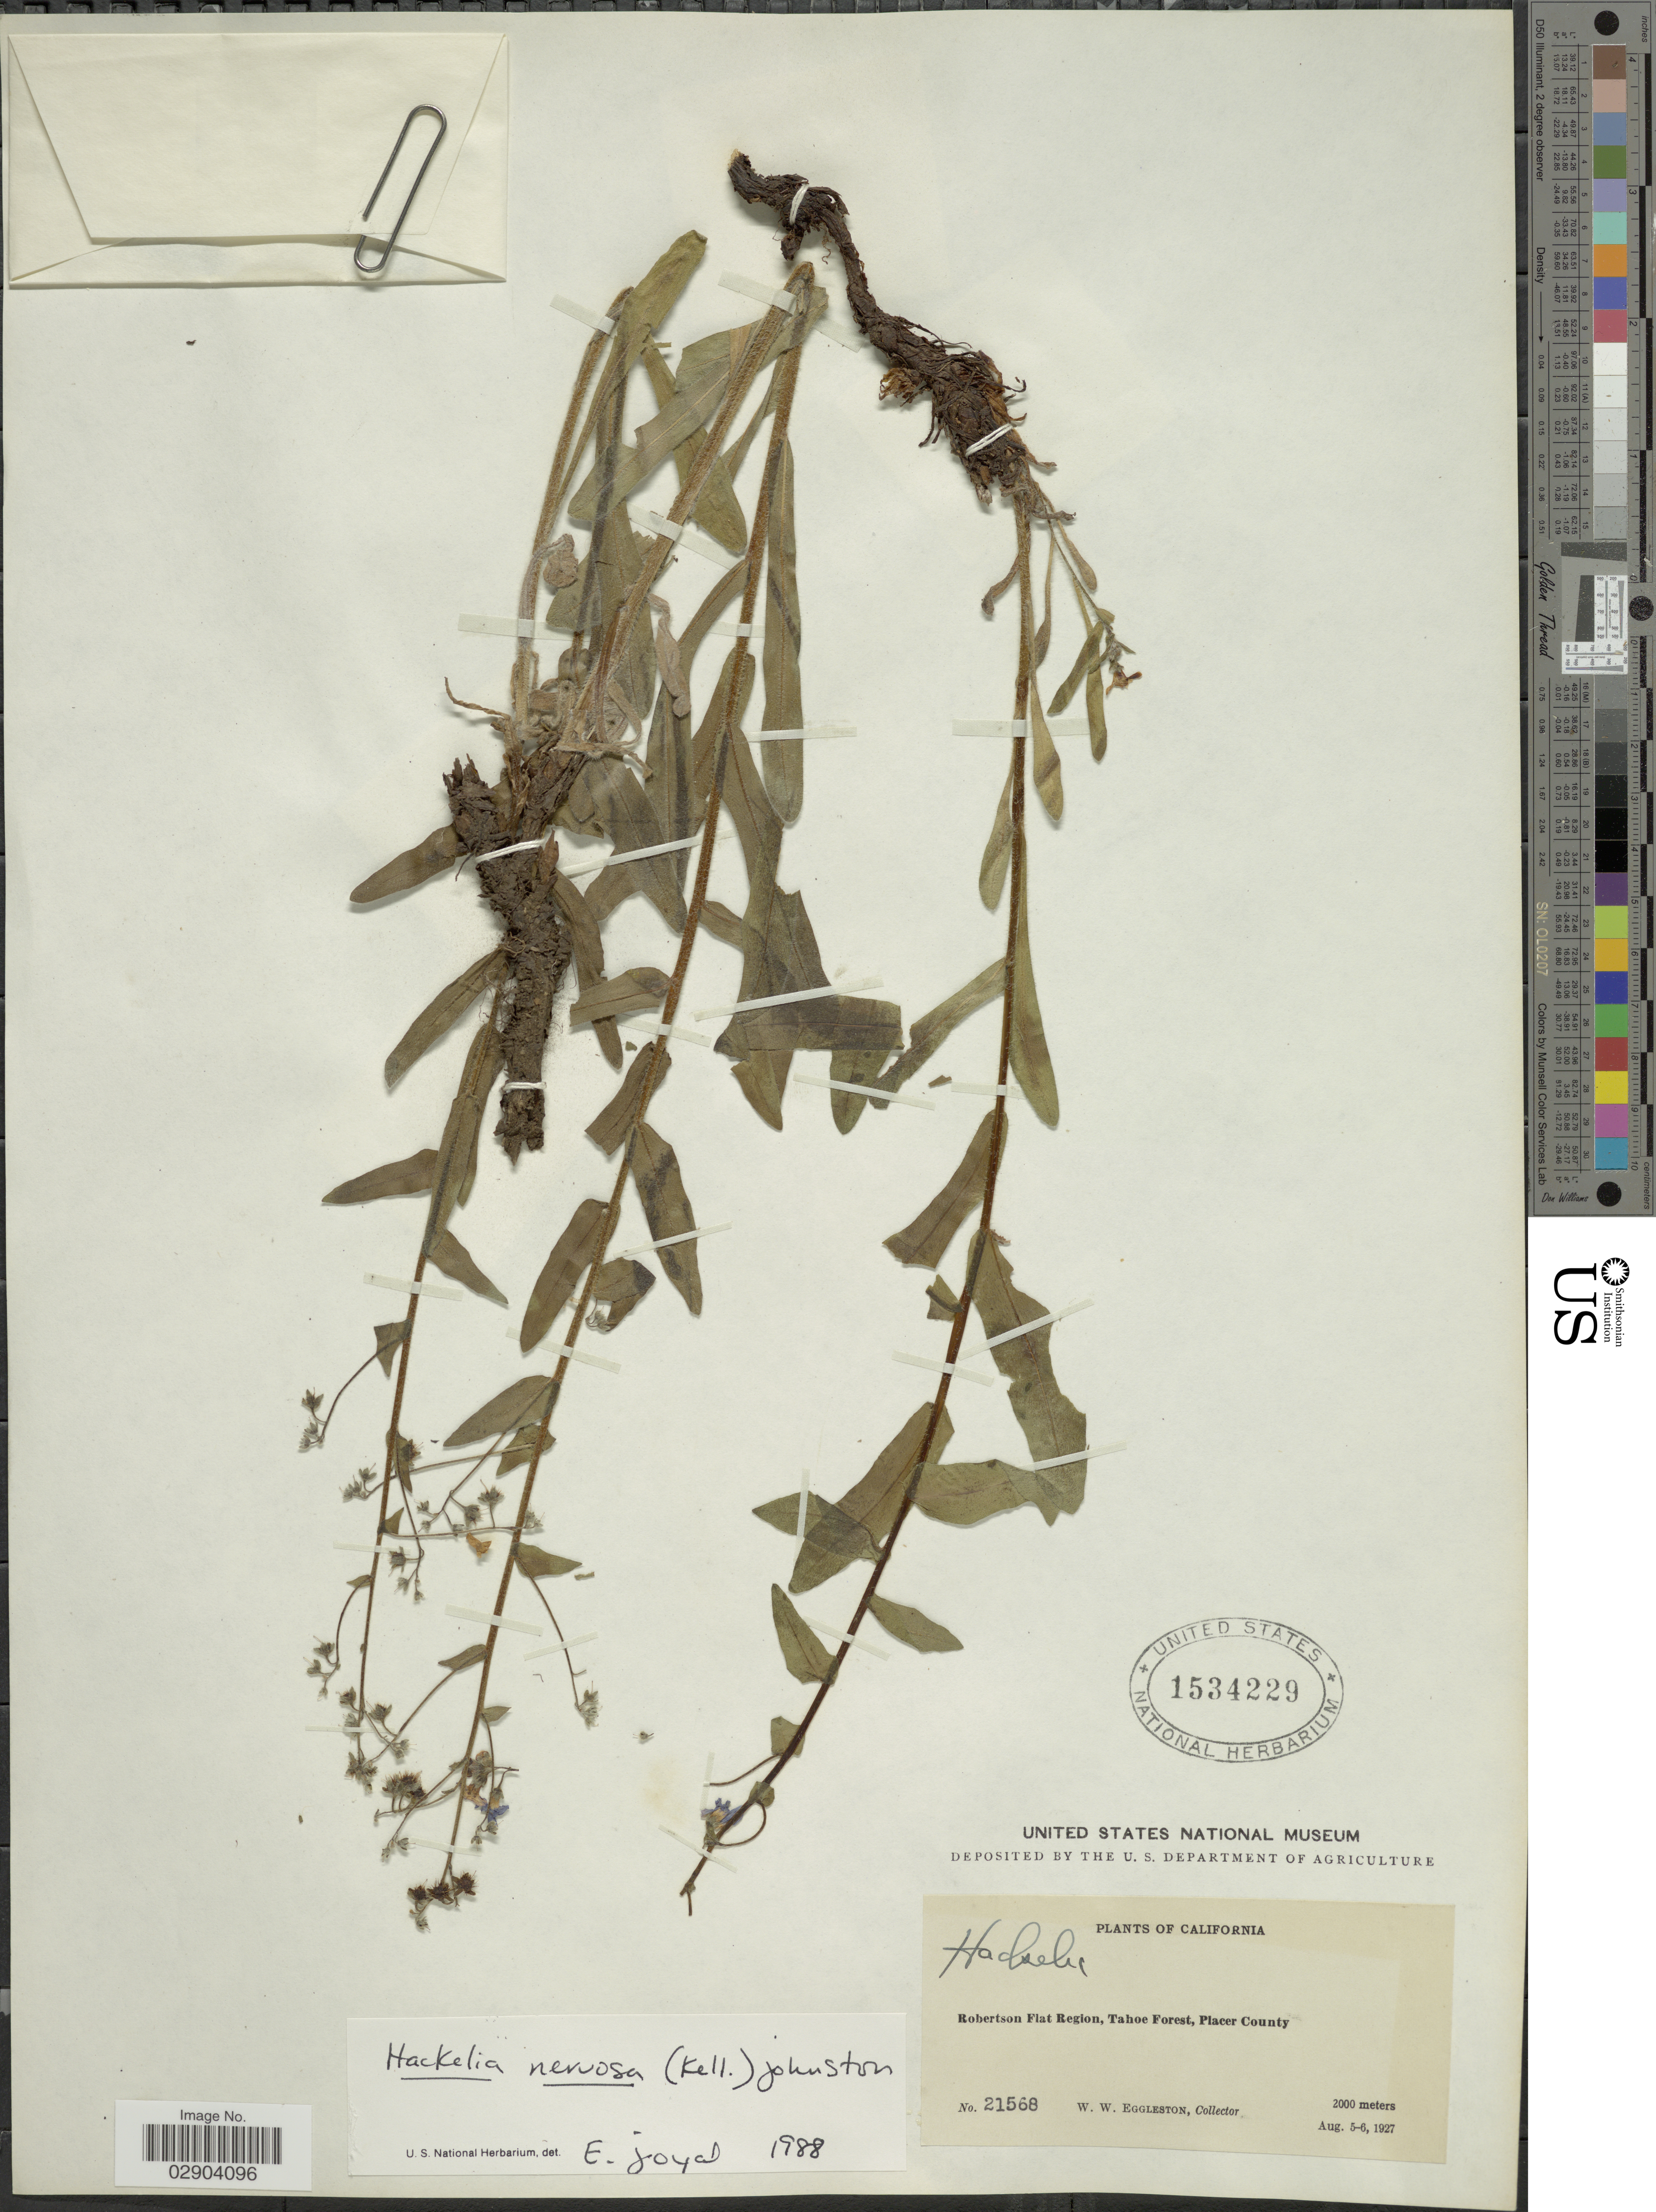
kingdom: Plantae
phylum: Tracheophyta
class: Magnoliopsida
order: Boraginales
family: Boraginaceae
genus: Hackelia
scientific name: Hackelia nervosa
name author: (Kellogg) I.M. Johnst.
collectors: W. W. Eggleston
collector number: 21568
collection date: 1927-08-05/1927-08-06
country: United States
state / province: California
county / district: Placer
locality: Robertson Flat Region, Tahoe Forest, Placer County.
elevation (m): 2000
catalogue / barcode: US 1534229